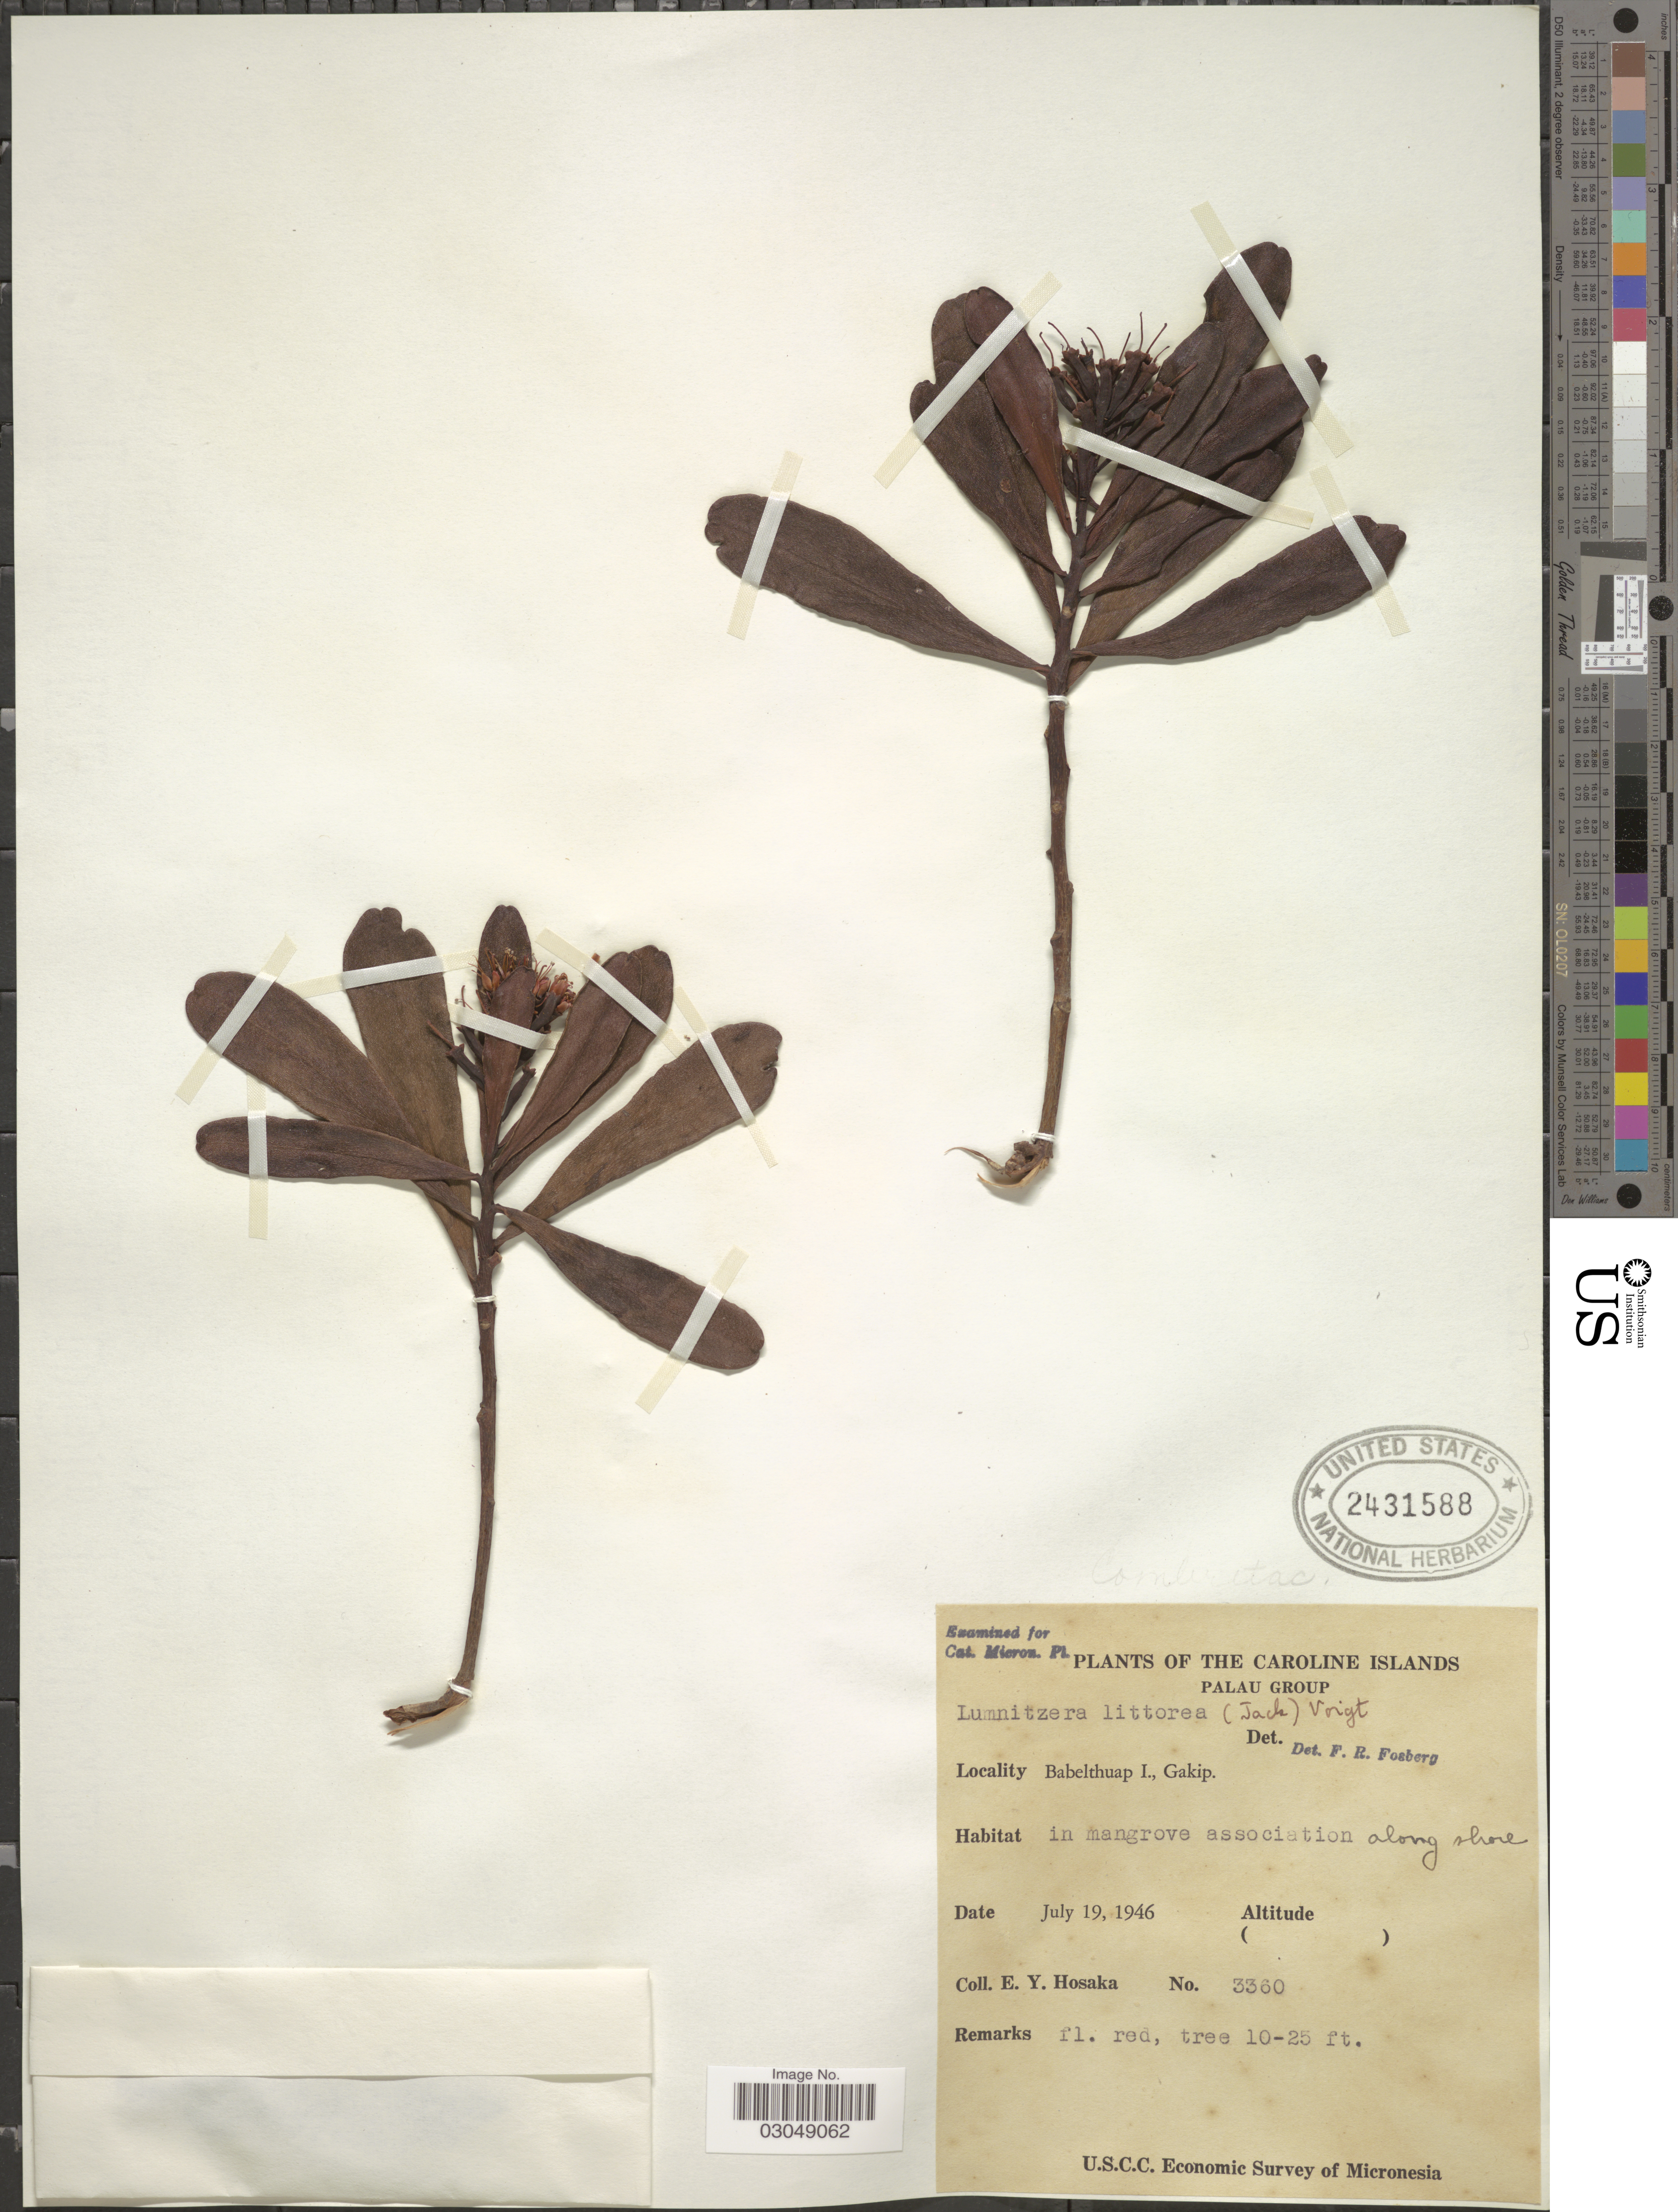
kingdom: Plantae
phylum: Tracheophyta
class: Magnoliopsida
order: Myrtales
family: Combretaceae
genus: Lumnitzera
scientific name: Lumnitzera littorea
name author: (Jack) Voight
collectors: E. Y. Hosaka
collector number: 3360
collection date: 1946-07-19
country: Palau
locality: Caroline Islands. Palau Group. Babelthuap I., Gakip.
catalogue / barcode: US 2431588